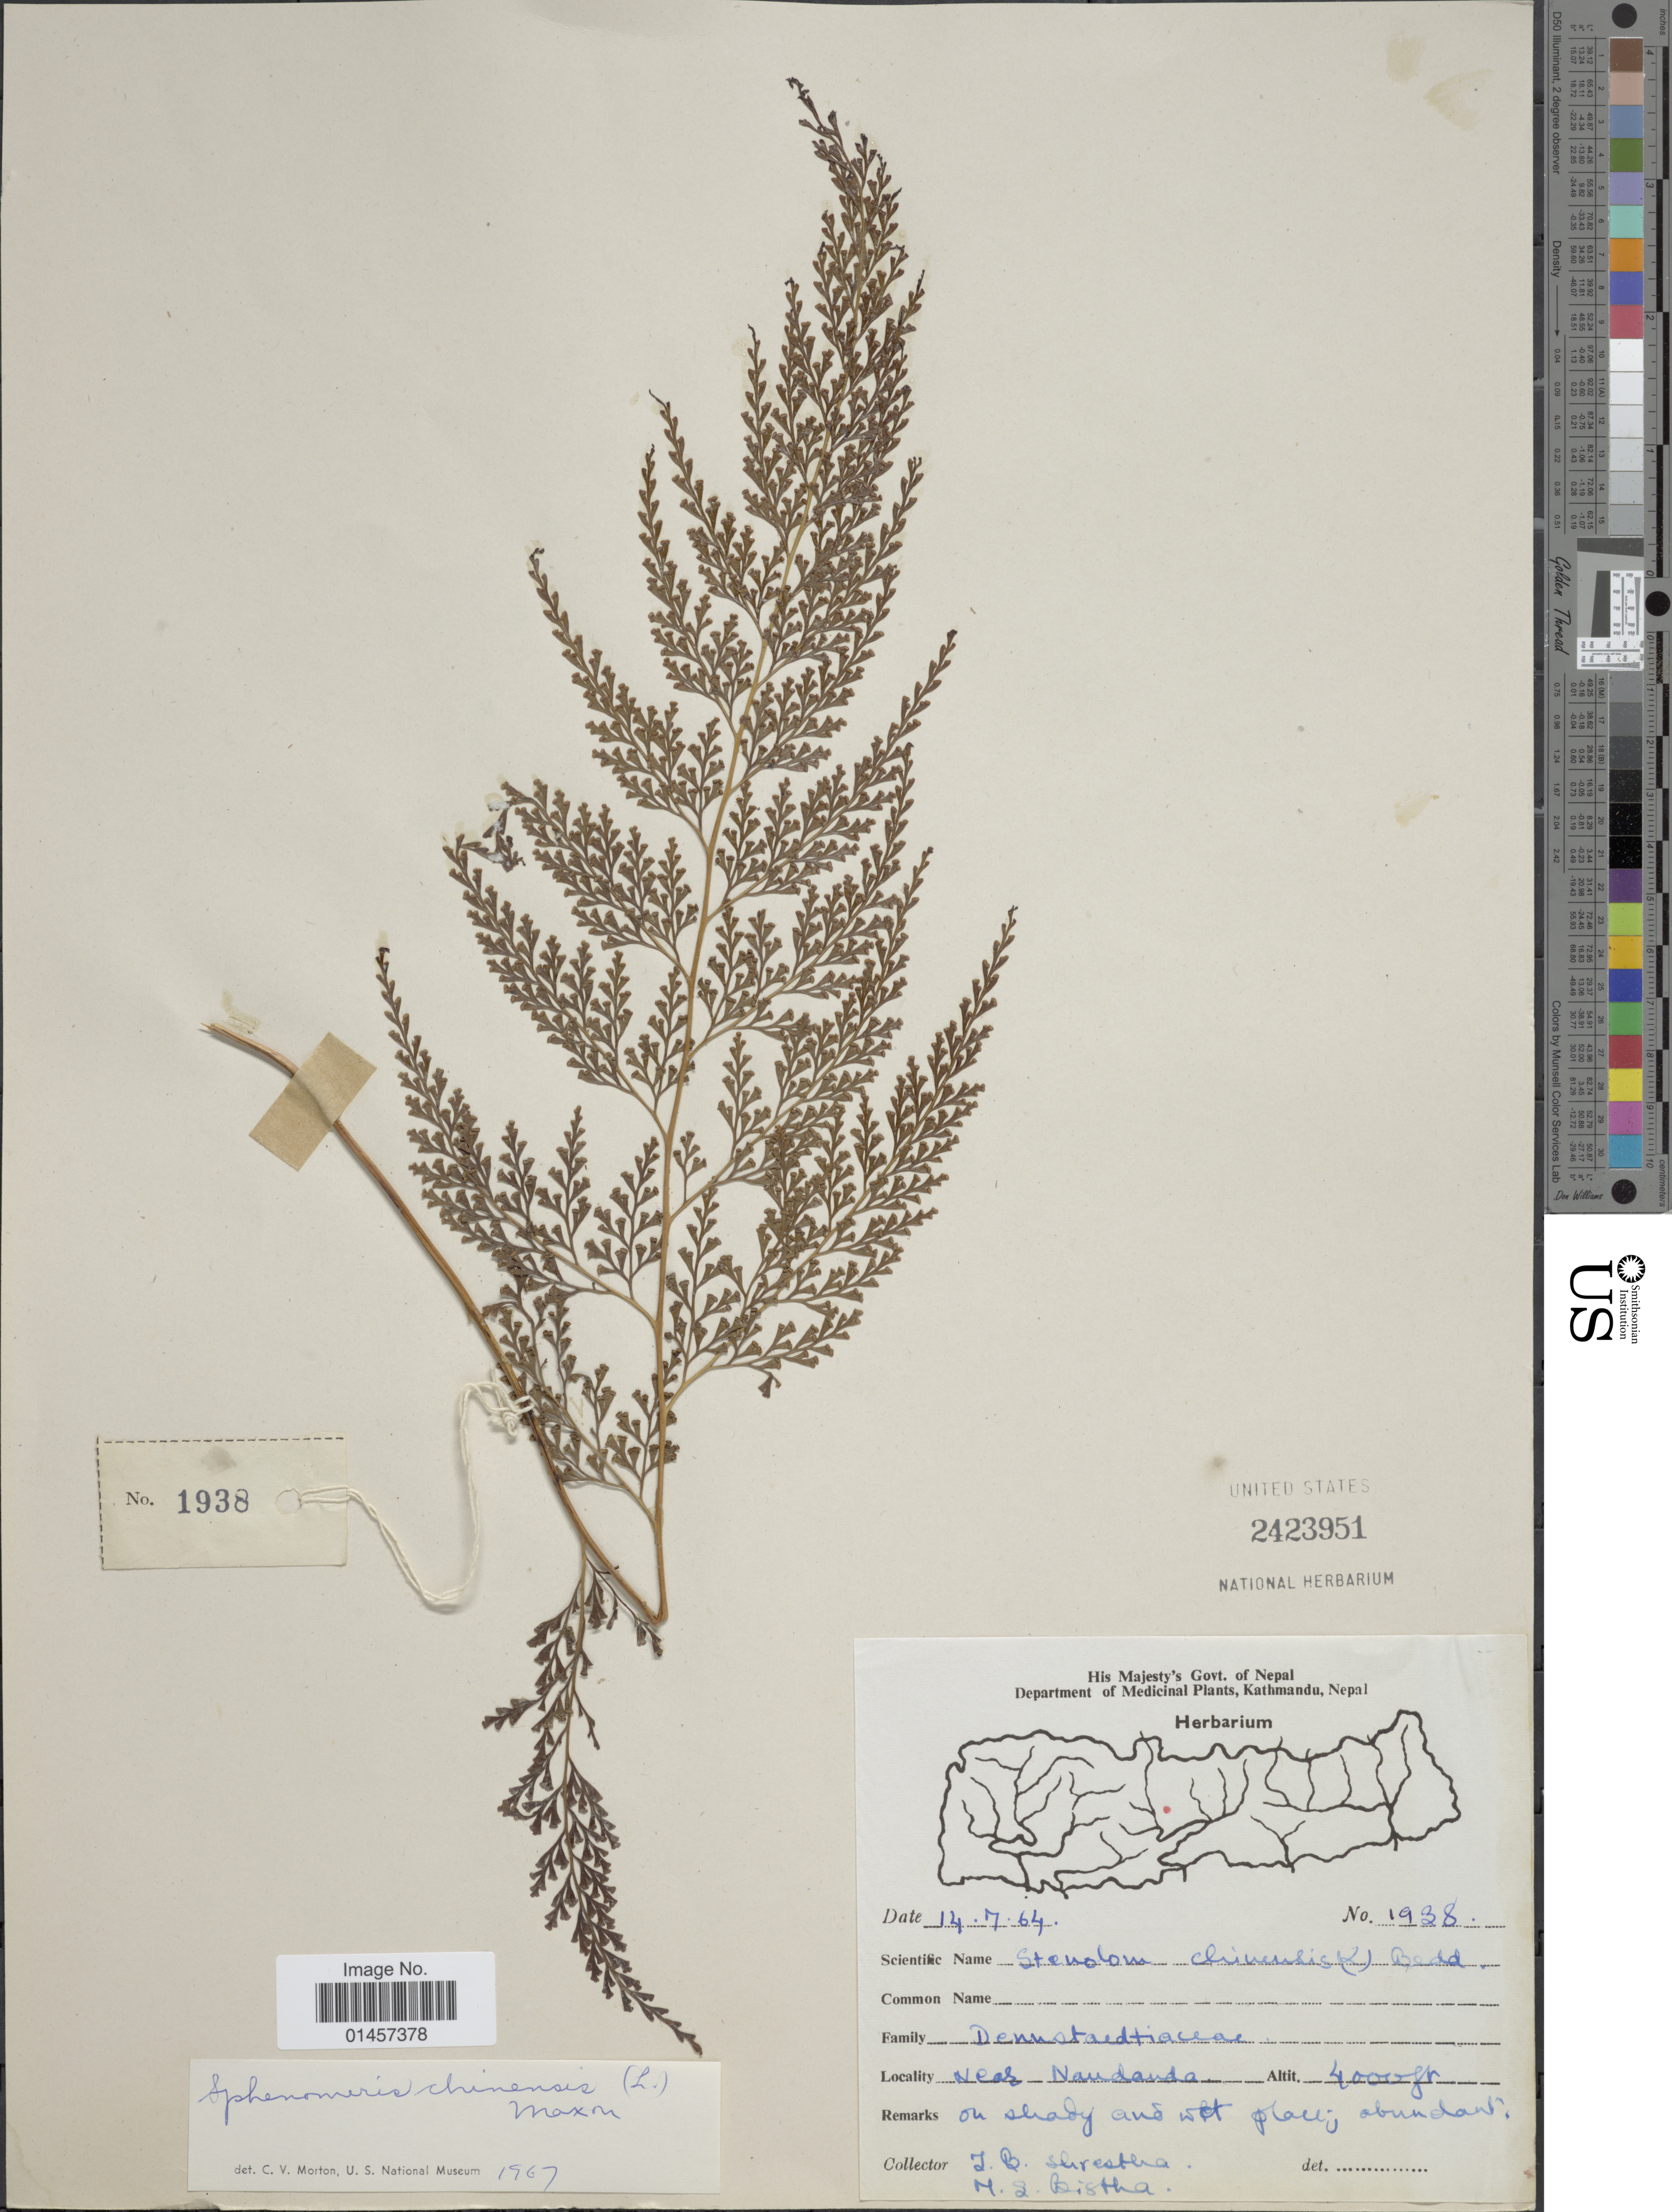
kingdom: Plantae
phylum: Tracheophyta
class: Polypodiopsida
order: Polypodiales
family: Lindsaeaceae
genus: Sphenomeris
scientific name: Sphenomeris chinensis var. chinensis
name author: (L.) Maxon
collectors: T. B. Shrestha & M. Bistha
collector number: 1938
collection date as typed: Transcribed d/m/y: 14/7/64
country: Nepal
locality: Near Naudanda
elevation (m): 1219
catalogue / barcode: US 2423951